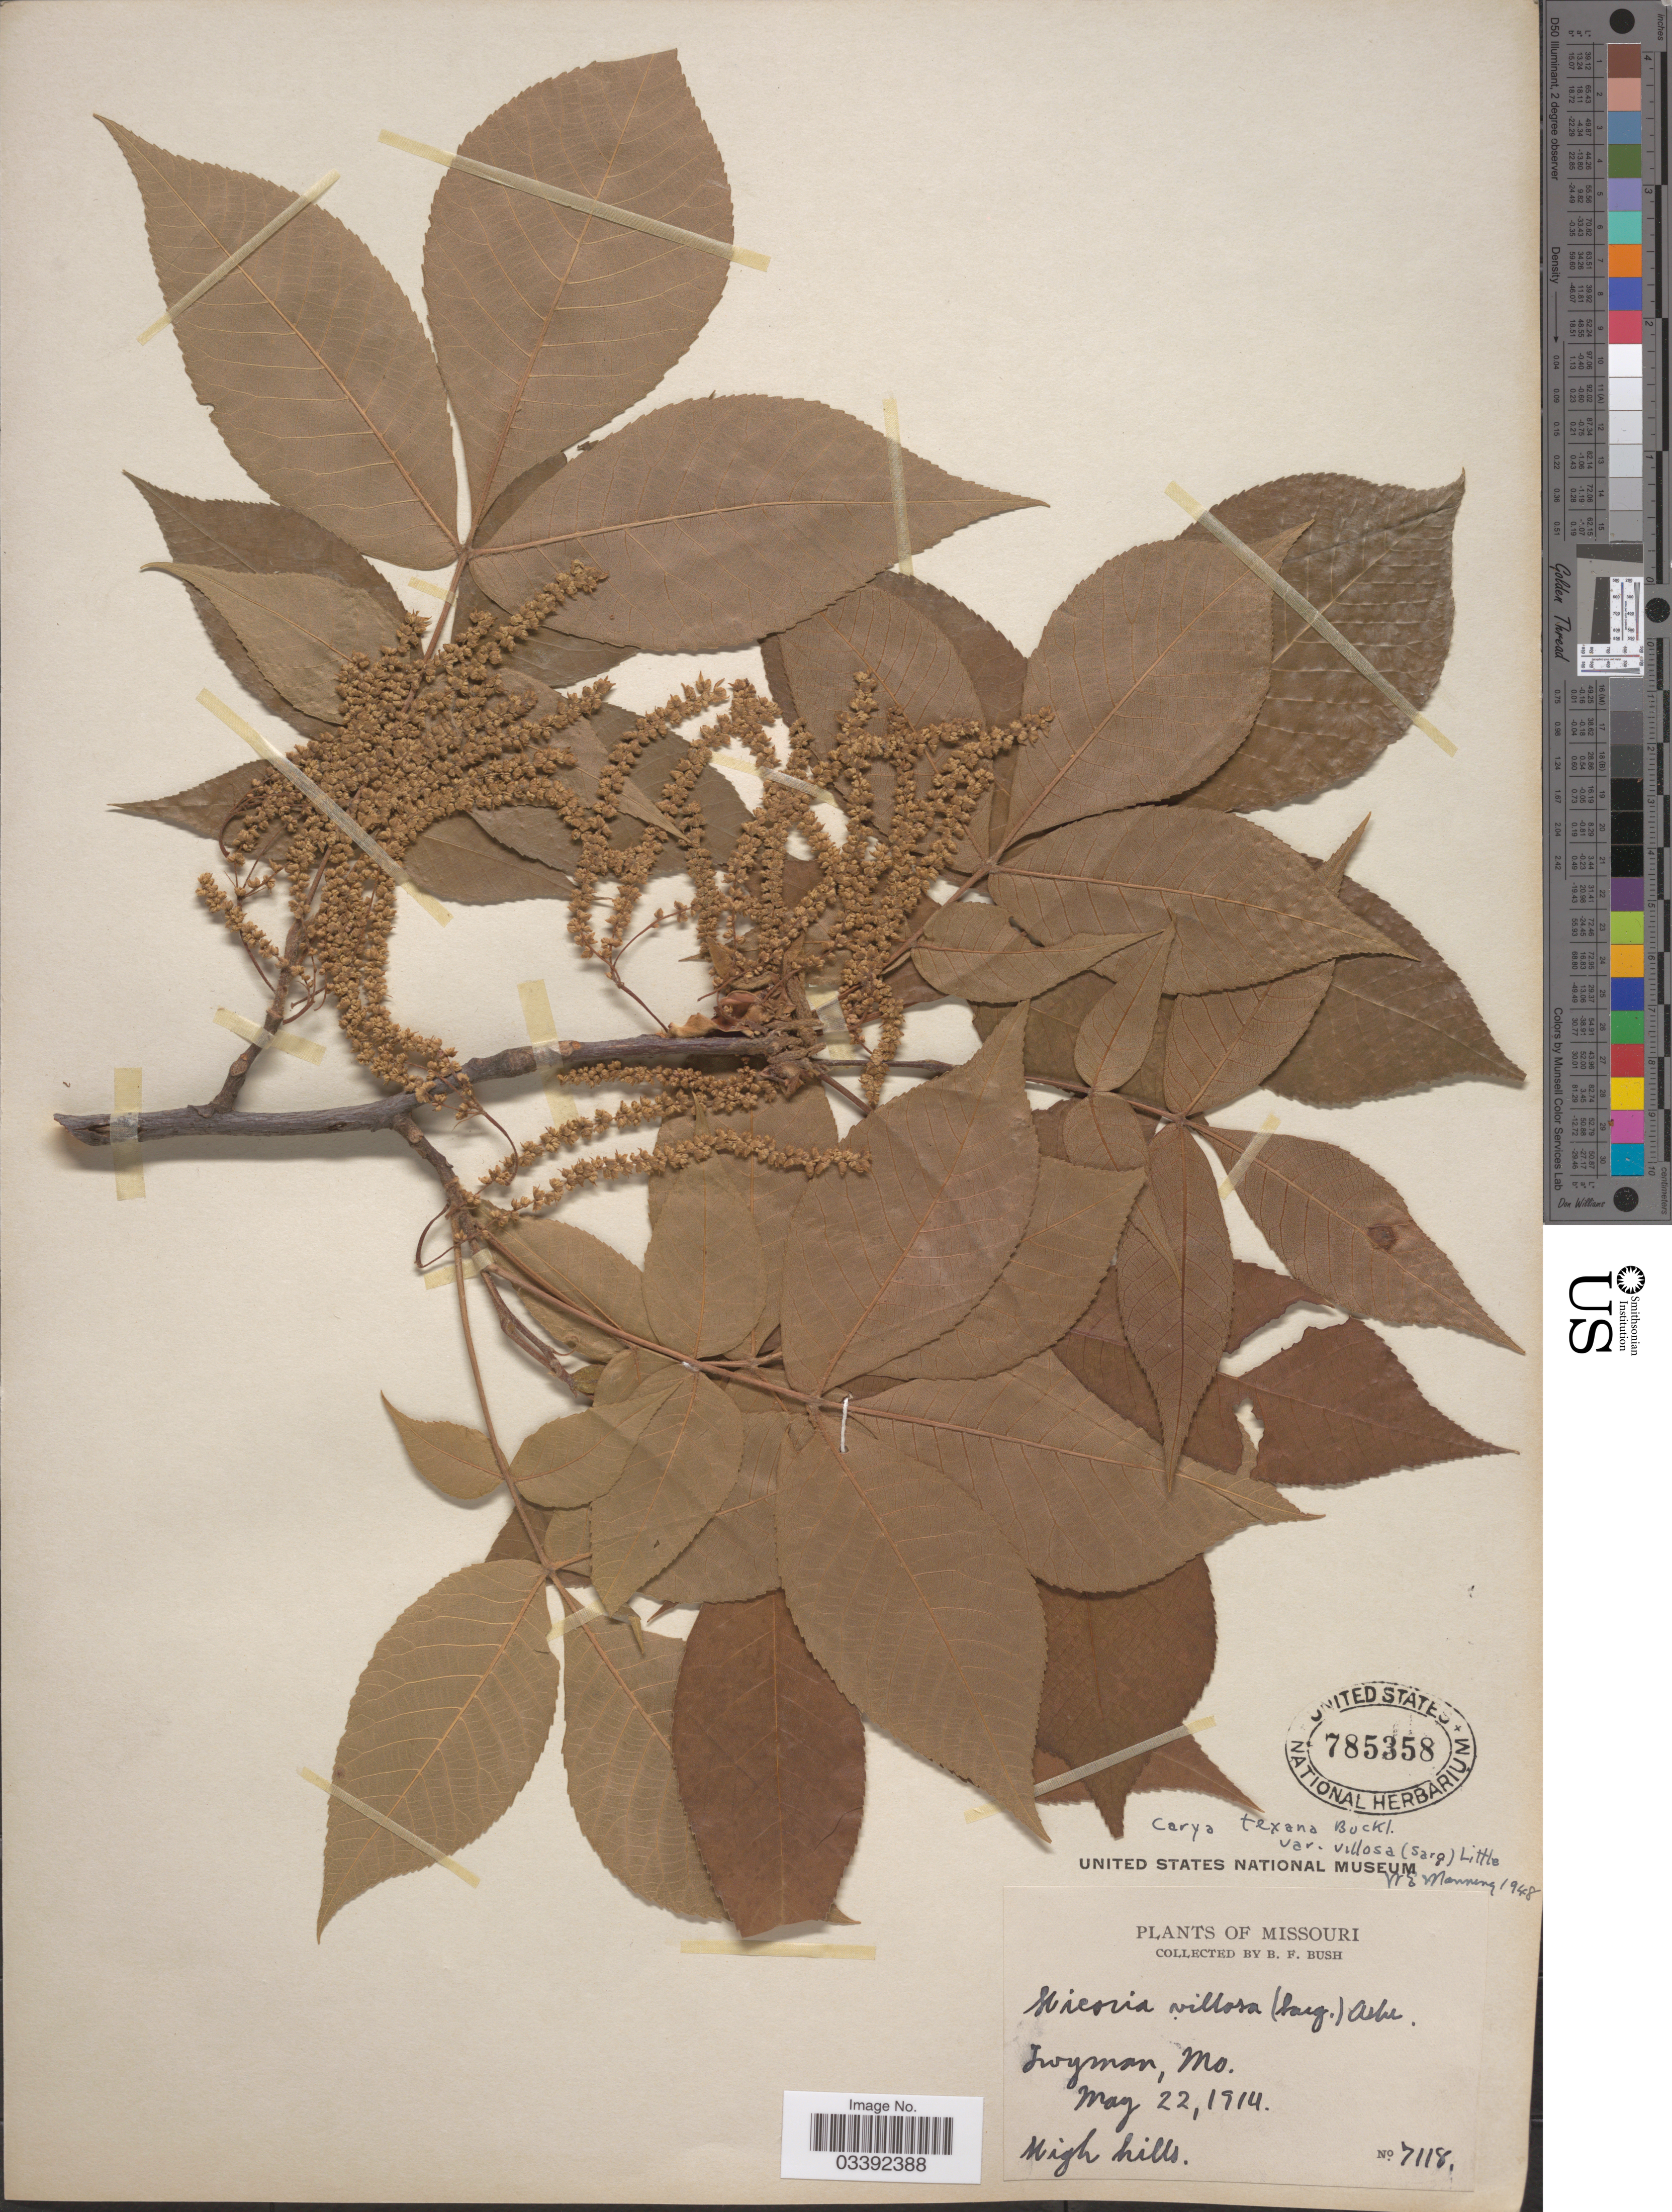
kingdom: Plantae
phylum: Tracheophyta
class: Magnoliopsida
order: Fagales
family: Juglandaceae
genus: Carya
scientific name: Carya texana var. villosa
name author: (Sarg.) Little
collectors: B. F. Bush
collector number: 7118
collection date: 1914-05-22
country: United States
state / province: Missouri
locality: Twyman.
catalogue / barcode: US 785358